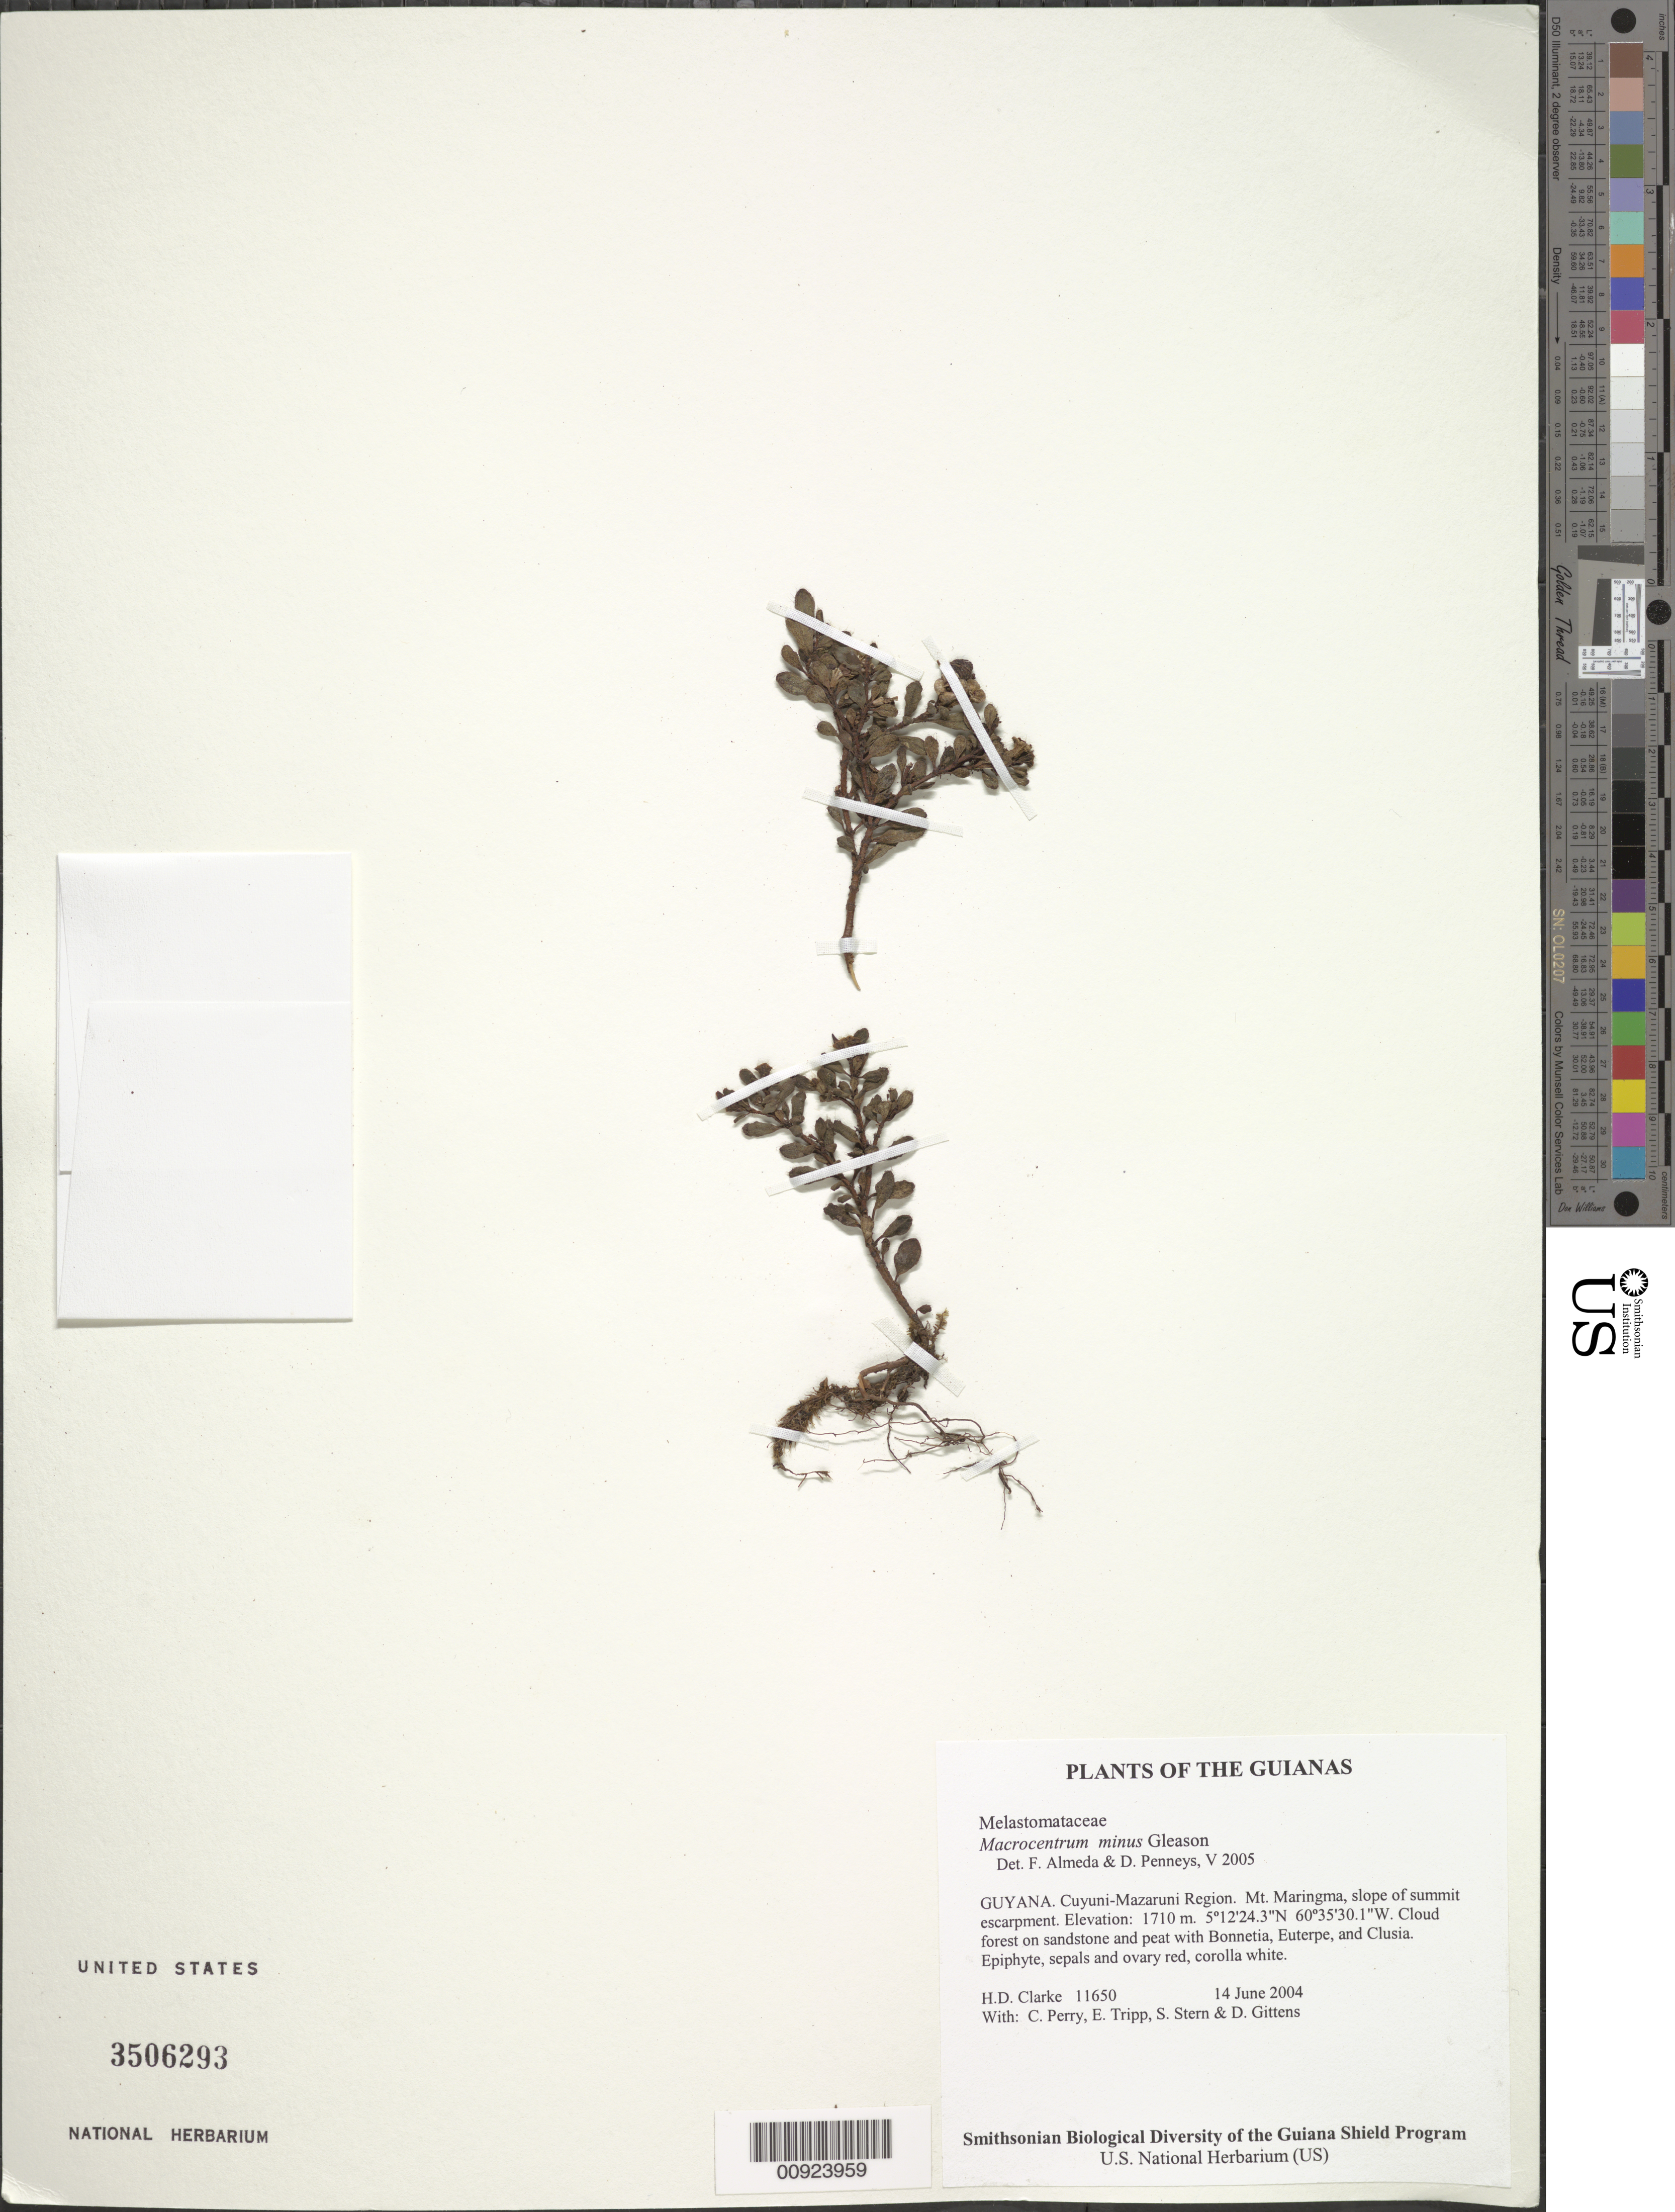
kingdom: Plantae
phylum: Tracheophyta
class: Magnoliopsida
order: Myrtales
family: Melastomataceae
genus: Macrocentrum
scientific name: Macrocentrum minus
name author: Gleason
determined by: Almeda, F.; Penneys, D. S.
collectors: H. D. Clarke, C. Perry, E. Tripp, S. R. Stern & D. Gittens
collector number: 11650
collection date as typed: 14 June 2004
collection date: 2004-06-14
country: Guyana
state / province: Cuyuni-Mazaruni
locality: Mt. Maringma, slope of summit escarpment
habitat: Cloud forest on sandstone and peat with Bonnetia, Euterpe, and Clusia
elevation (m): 1710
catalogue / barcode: US 3506293